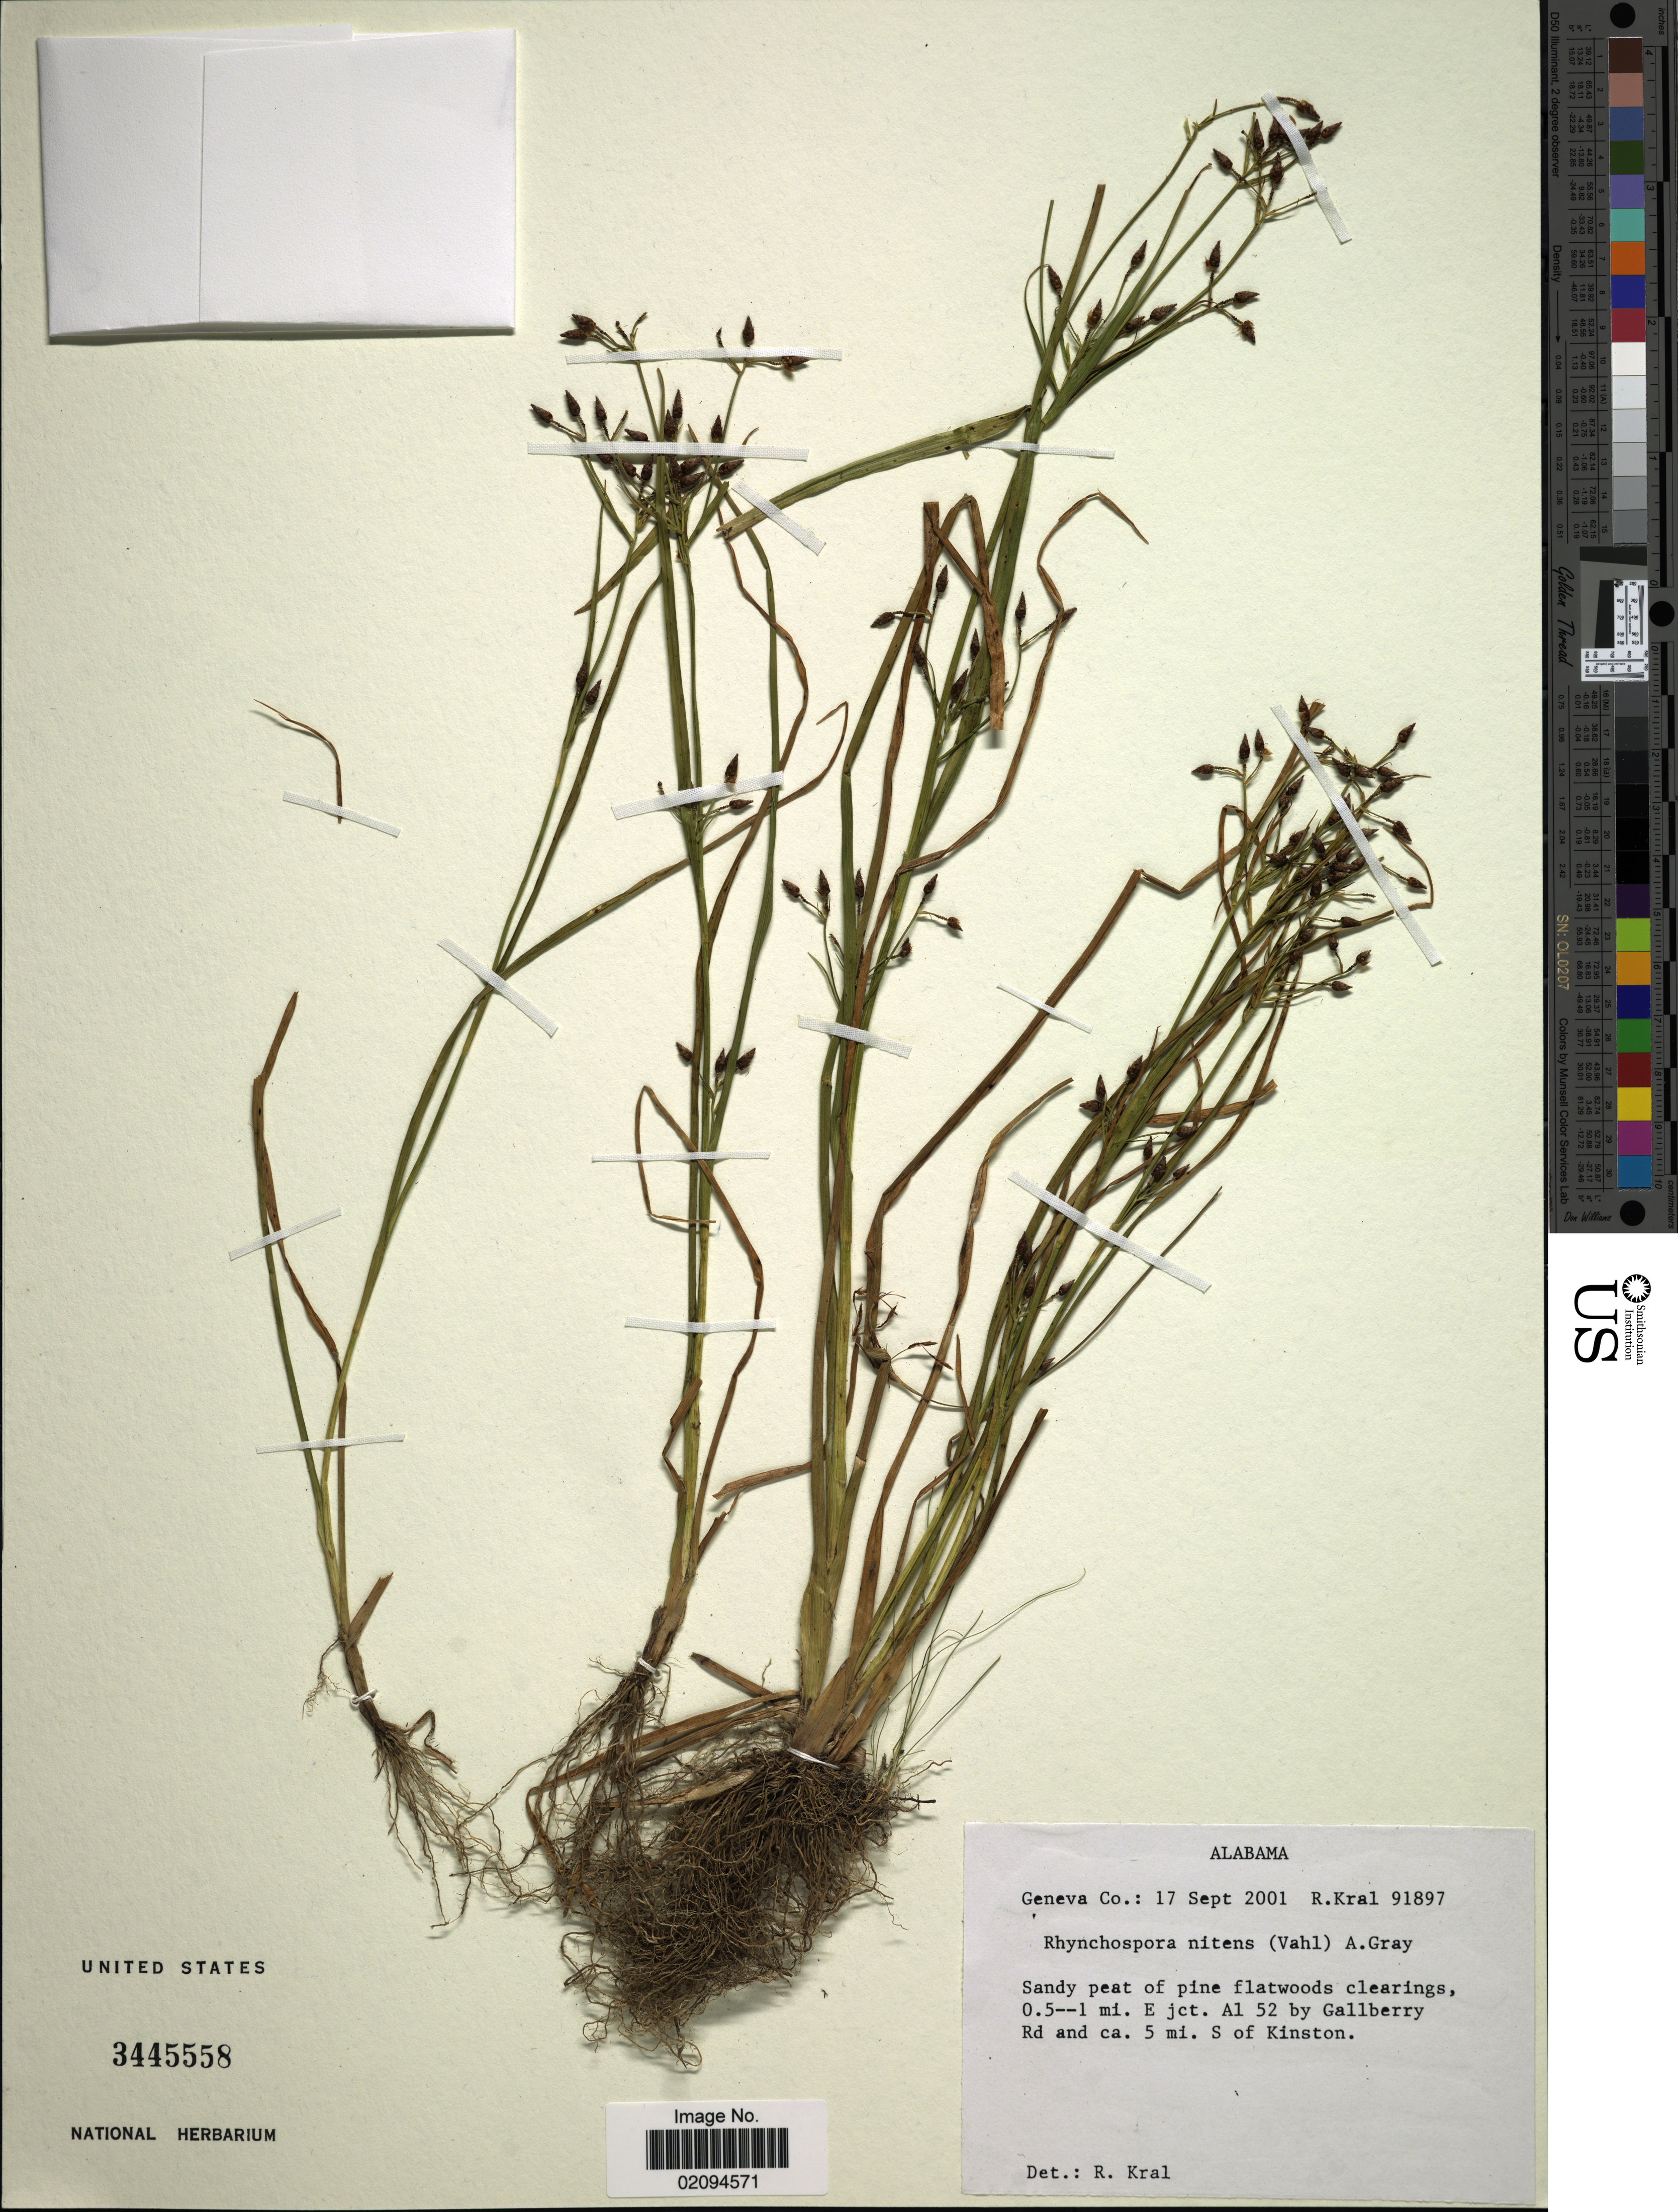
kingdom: Plantae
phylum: Tracheophyta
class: Liliopsida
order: Poales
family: Cyperaceae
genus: Rhynchospora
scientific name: Rhynchospora nitens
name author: (Vahl) A. Gray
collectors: R. Kral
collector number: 91897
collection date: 2001-09-17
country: United States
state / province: Alabama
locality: Geneva Co. Sandy peat of pine flatwoods clearings, 0.5--1 mi. E jct. Al 52 by Gallberry Rd and ca. 5 mi. S of Kinston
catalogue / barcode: US 3445558